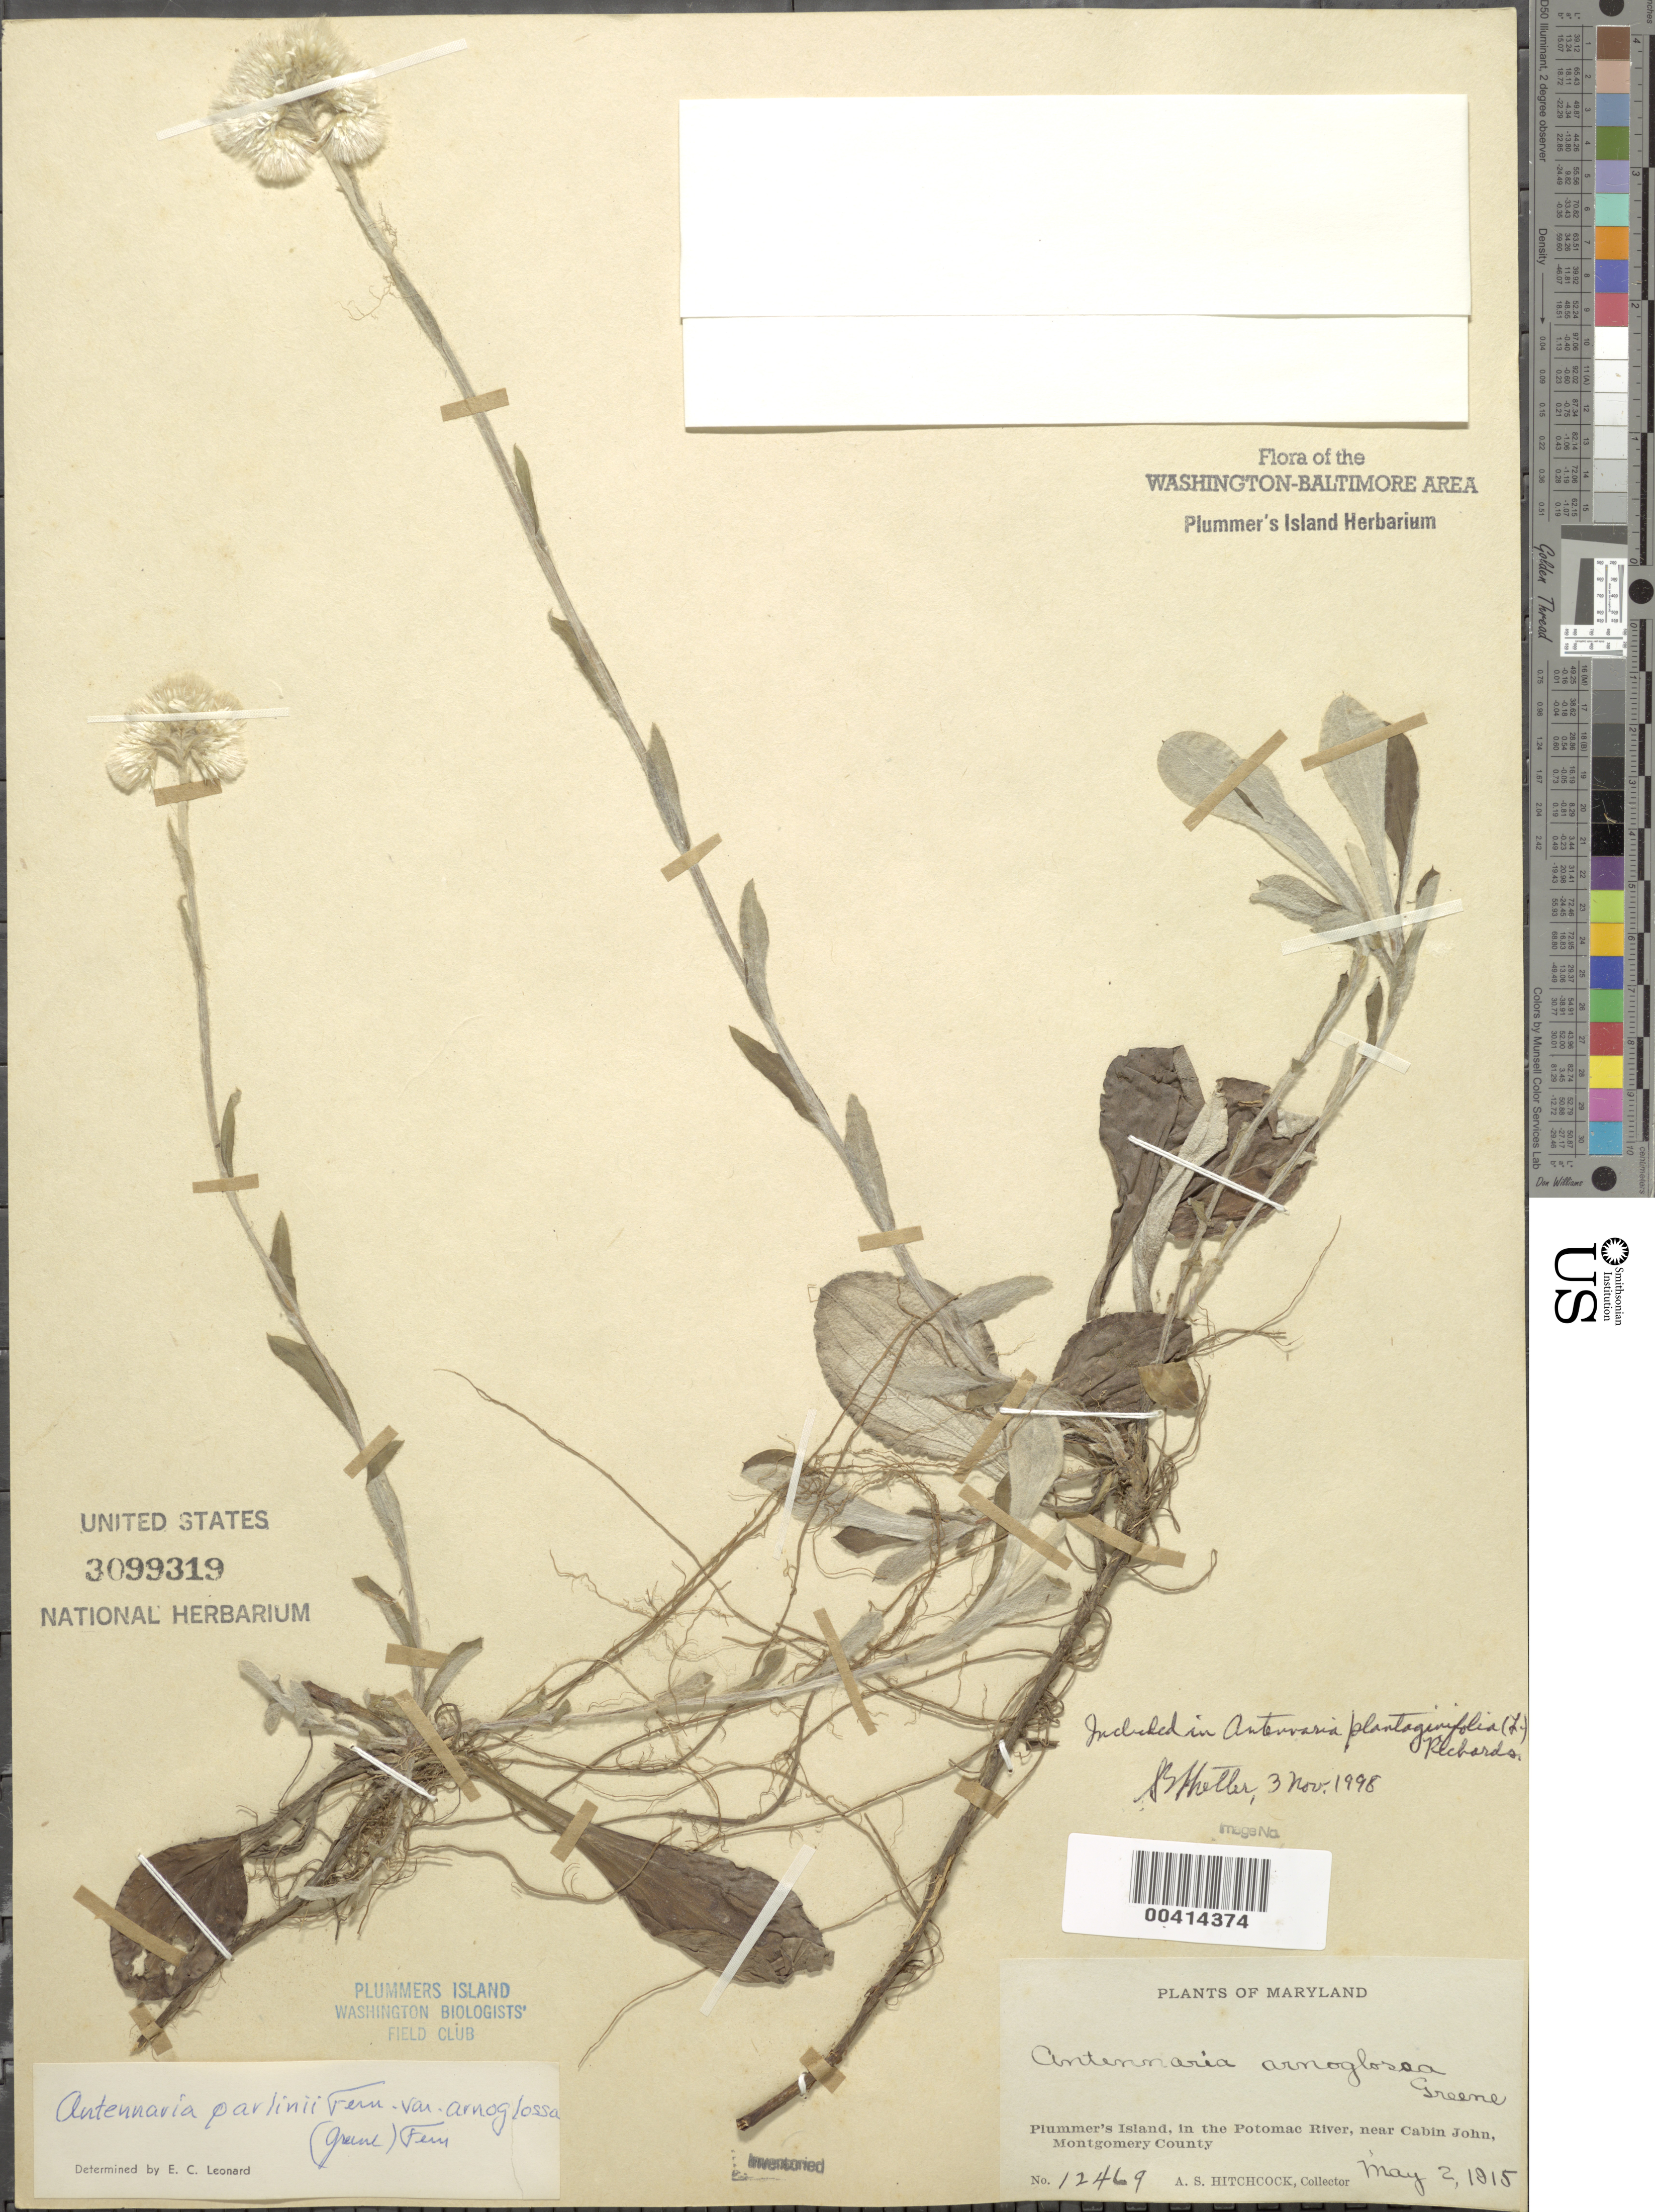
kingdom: Plantae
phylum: Tracheophyta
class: Magnoliopsida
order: Asterales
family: Asteraceae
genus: Antennaria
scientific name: Antennaria plantaginifolia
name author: (L.) Richardson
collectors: A. S. Hitchcock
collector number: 12469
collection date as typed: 02 May 1915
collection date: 1915-05-02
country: United States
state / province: Maryland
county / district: Montgomery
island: Plummers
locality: Plummer's Island Plummers Island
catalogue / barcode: US 3099319